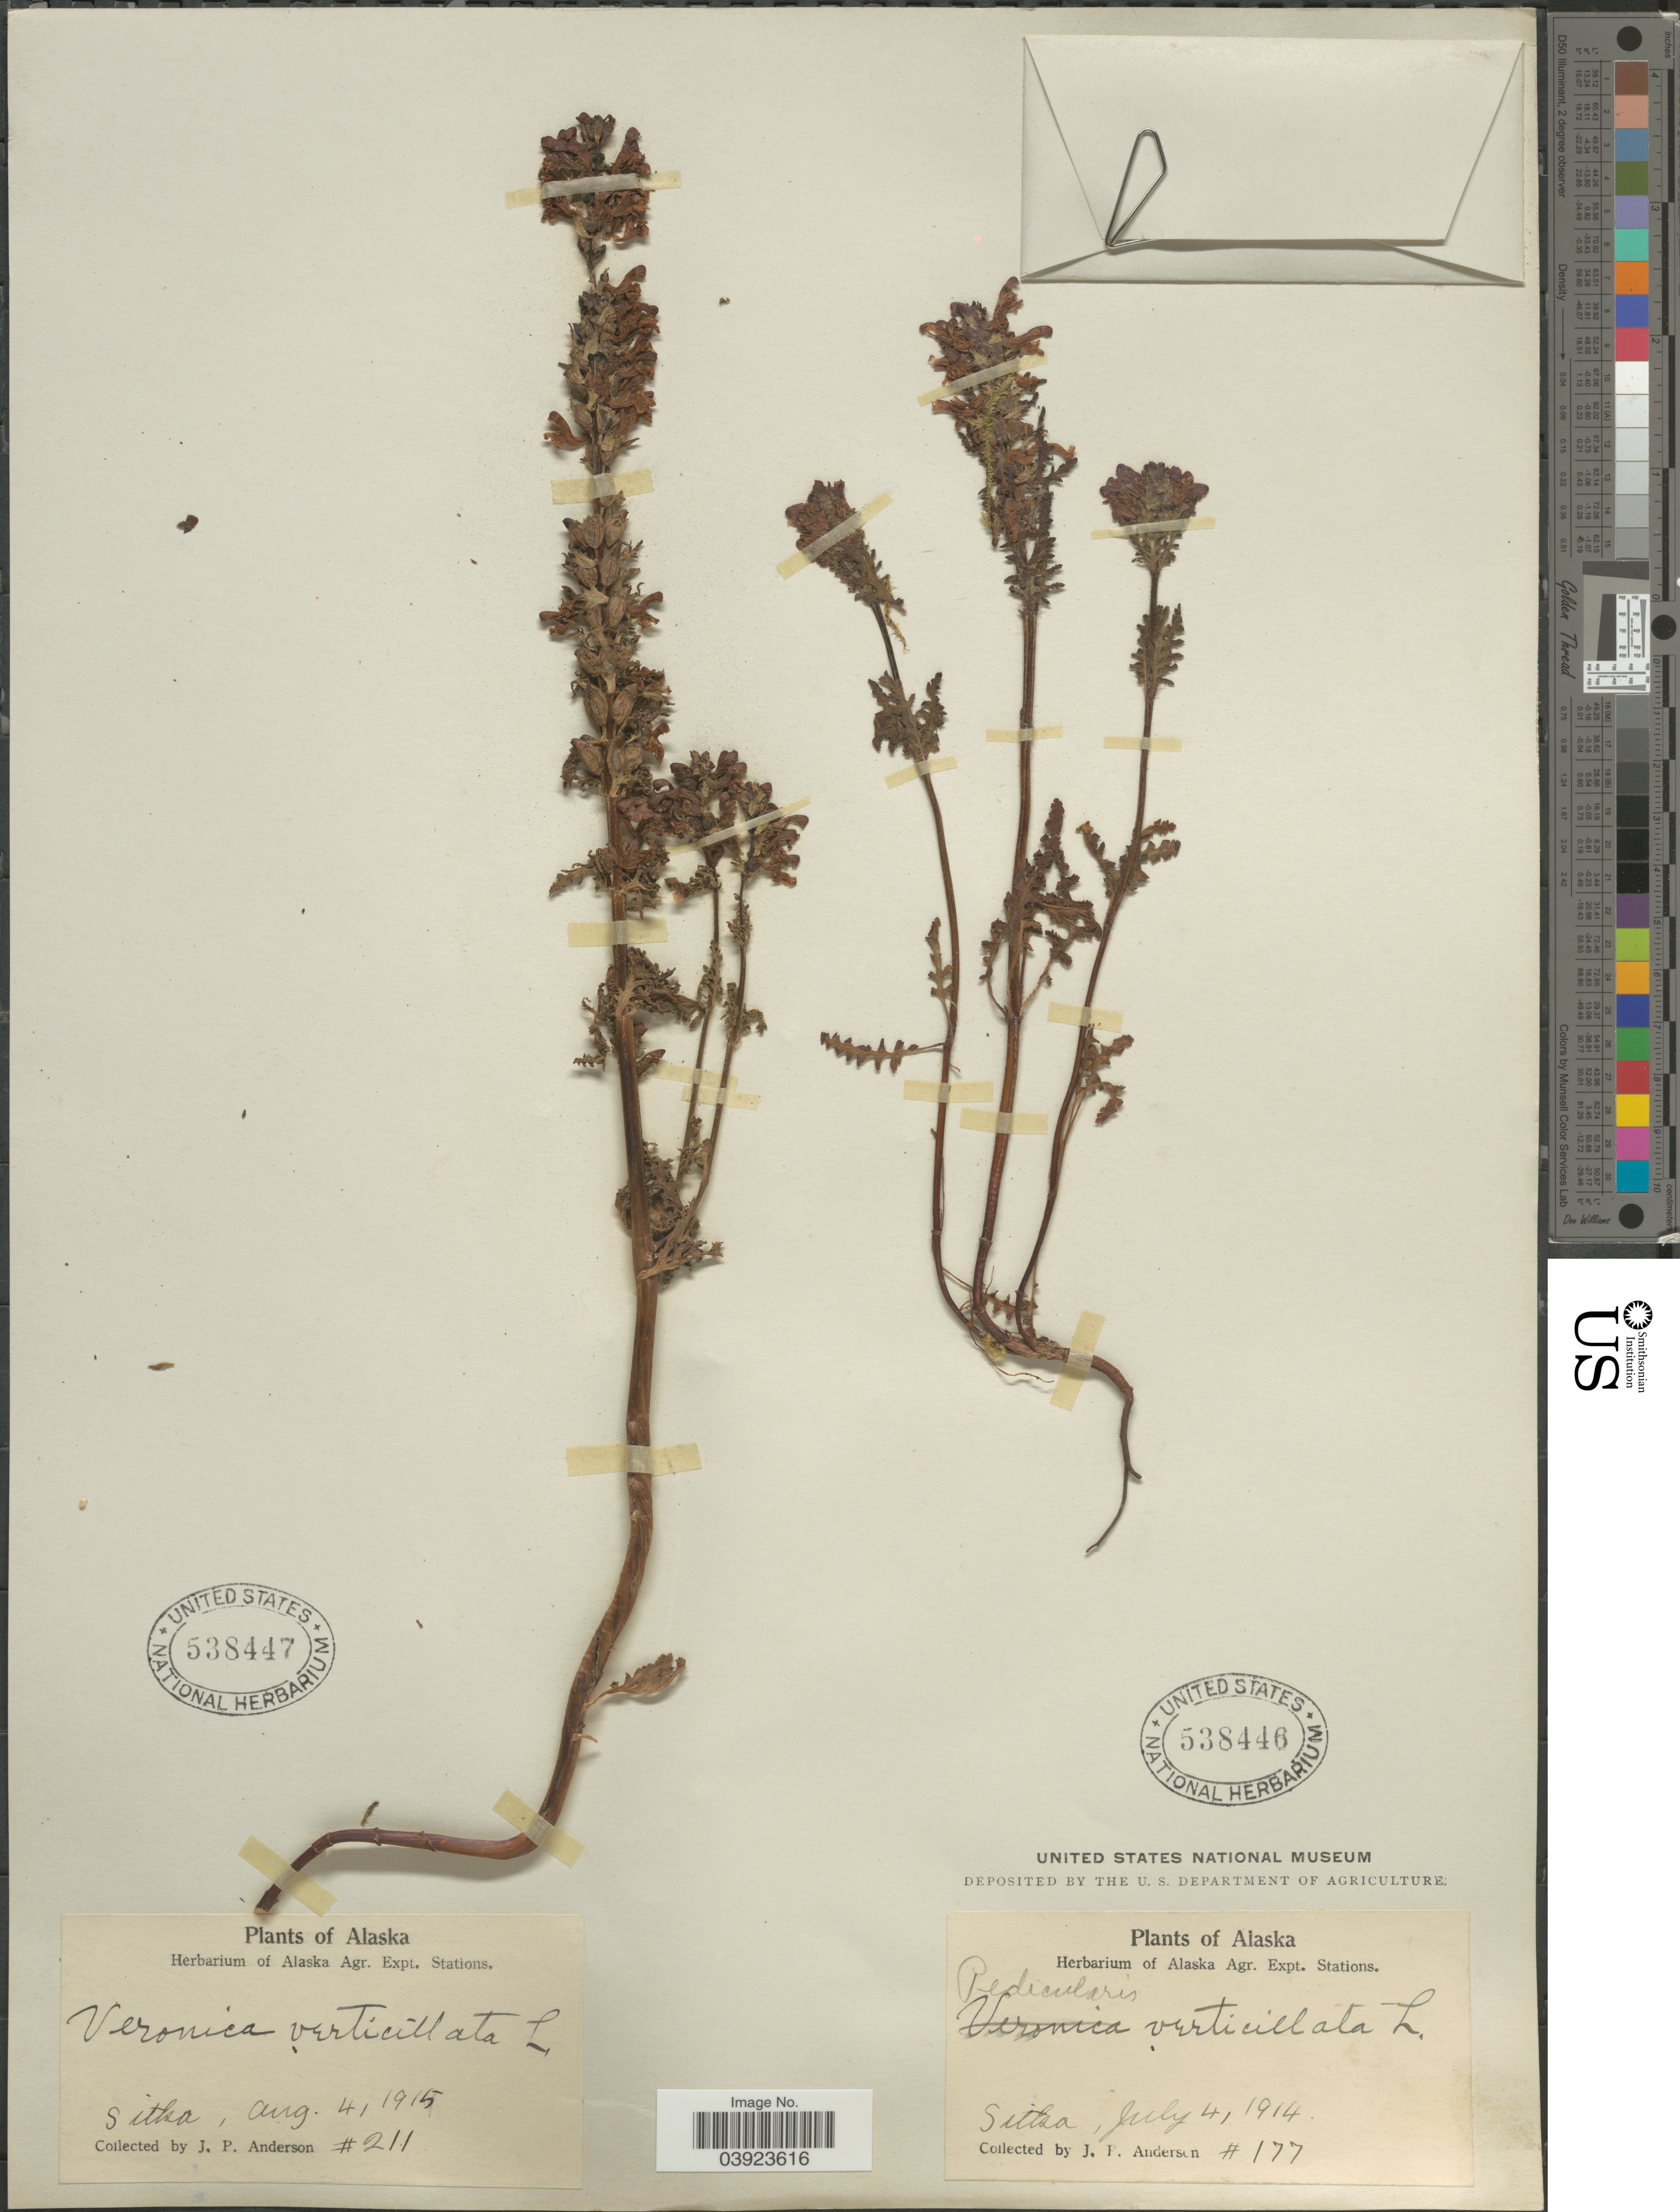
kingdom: Plantae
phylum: Tracheophyta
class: Magnoliopsida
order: Lamiales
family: Orobanchaceae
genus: Pedicularis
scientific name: Pedicularis verticillata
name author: L.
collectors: J. P. Anderson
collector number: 177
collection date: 1914-07-04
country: United States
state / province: Alaska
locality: Sitka.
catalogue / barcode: US 538446-2